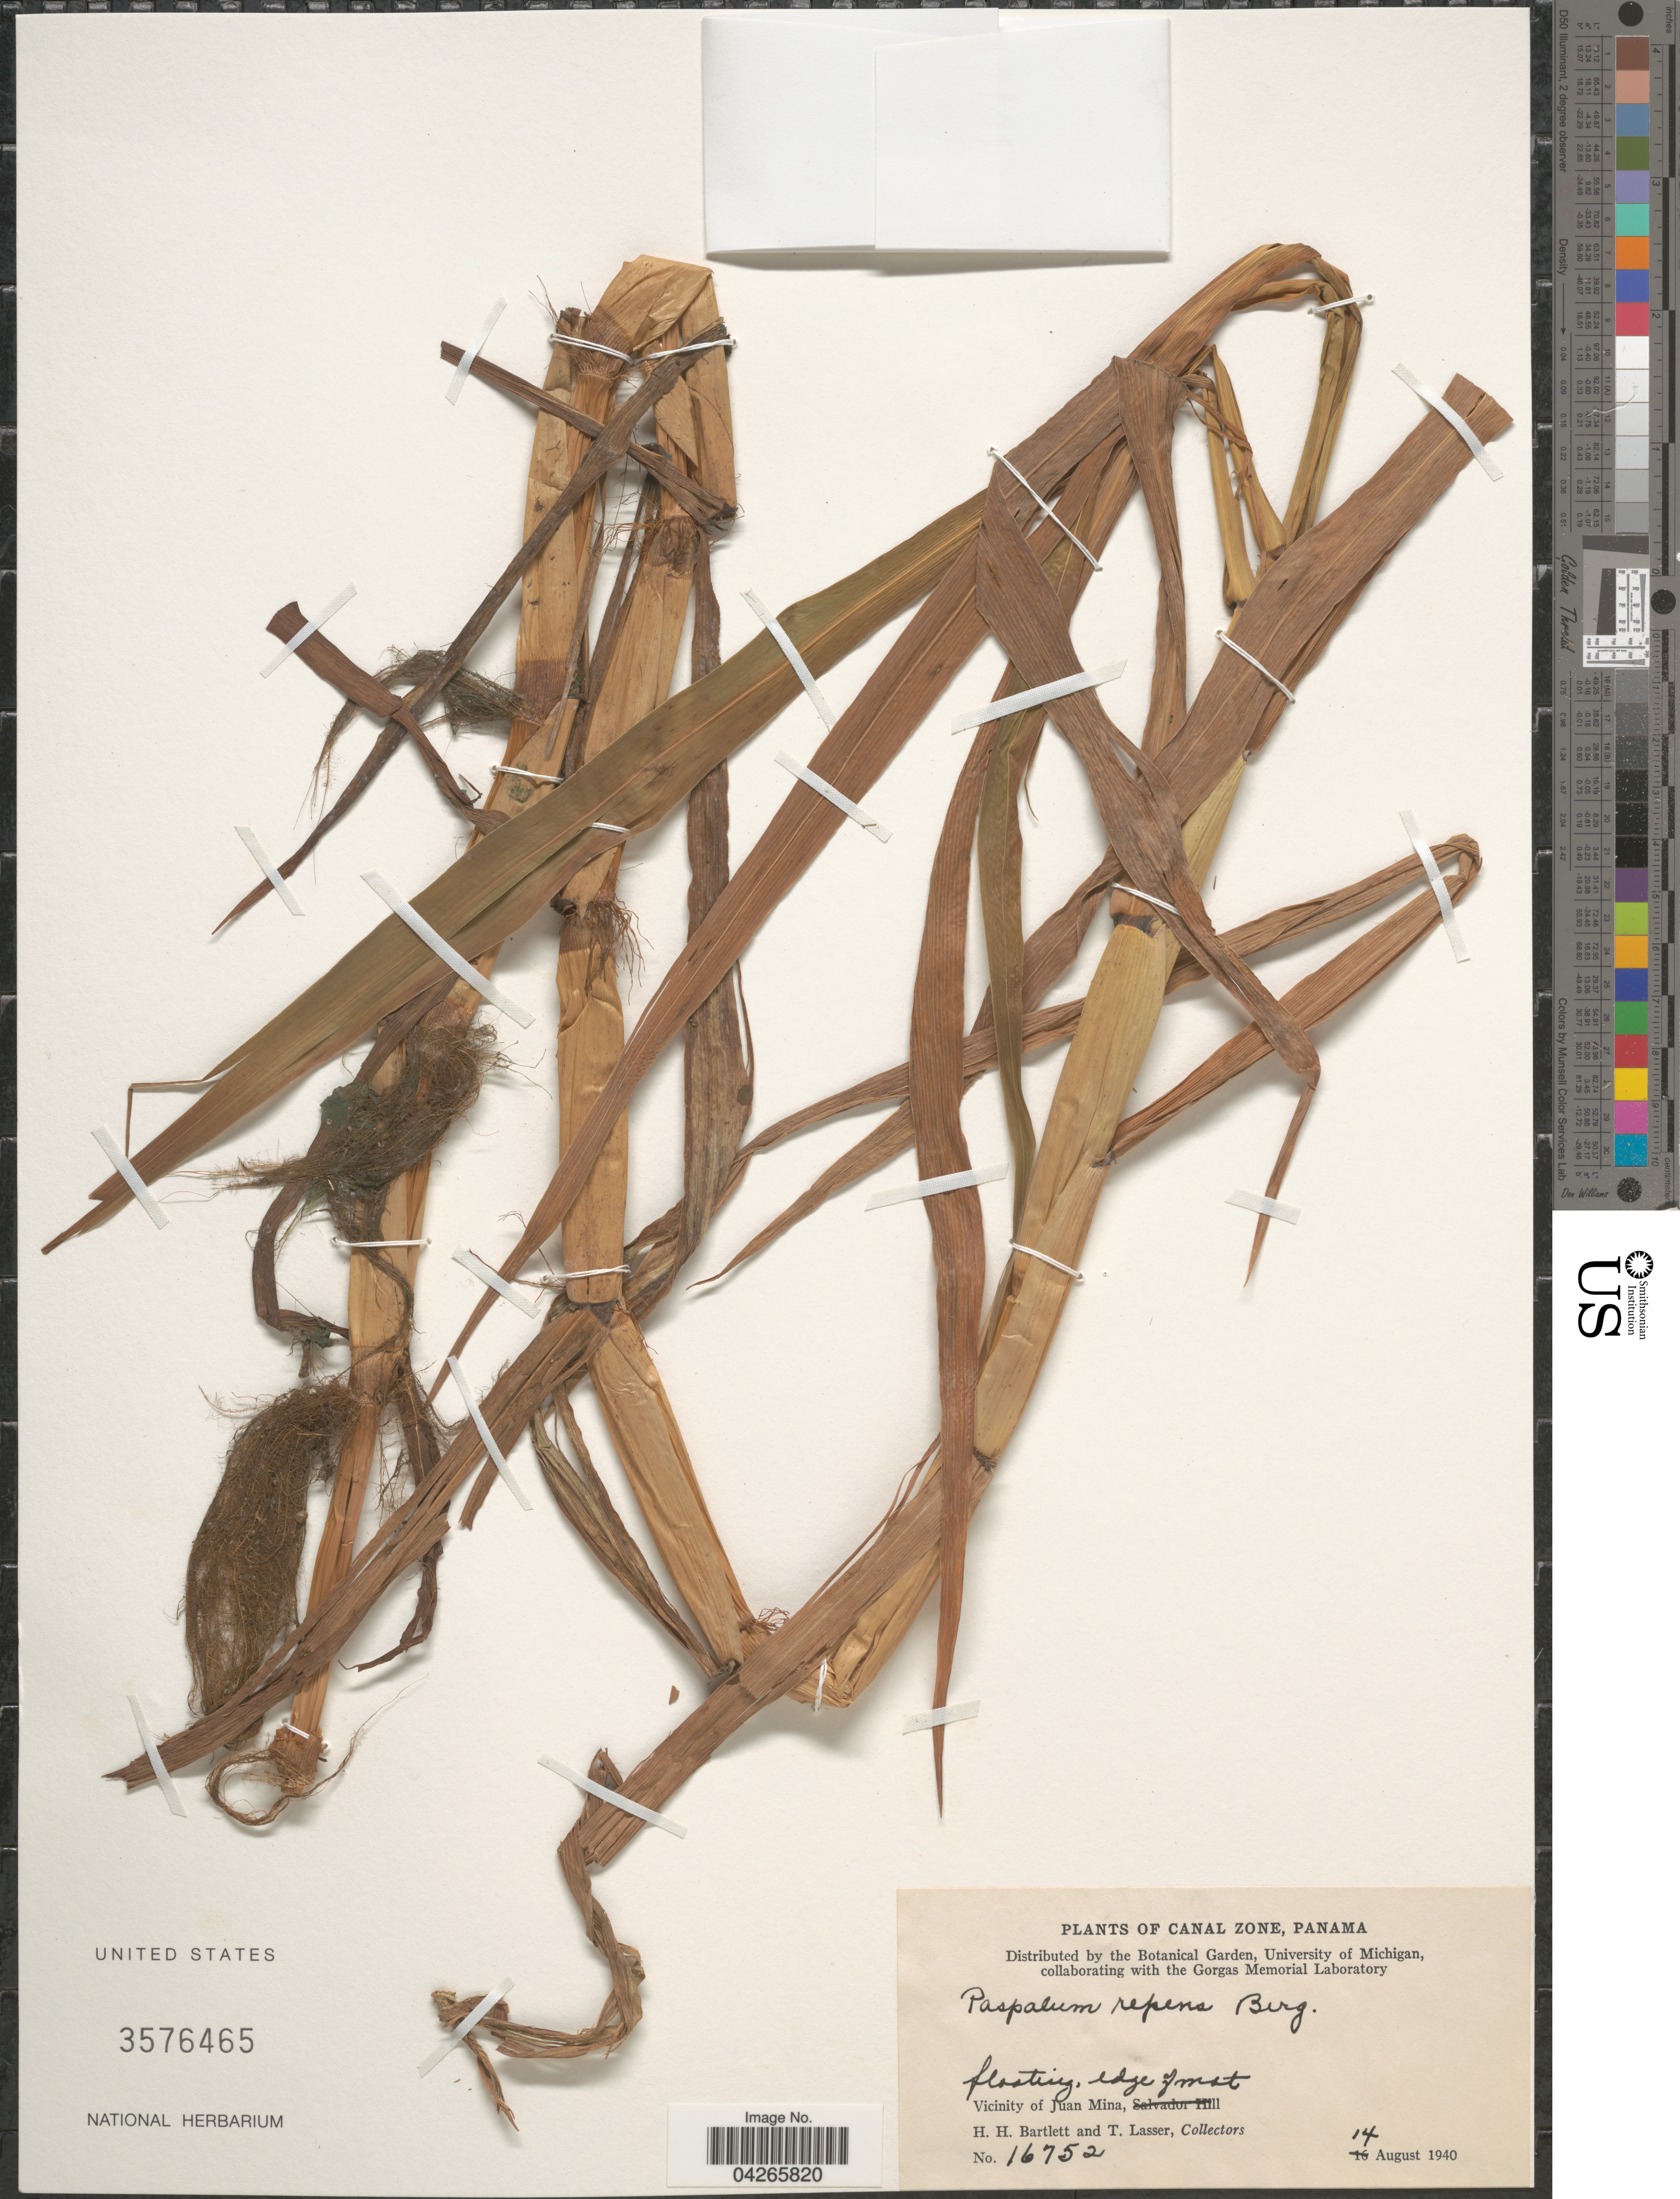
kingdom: Plantae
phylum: Tracheophyta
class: Liliopsida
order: Poales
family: Poaceae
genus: Paspalum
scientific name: Paspalum repens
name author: P.J. Bergius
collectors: H. H. Bartlett & T. Lasser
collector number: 16752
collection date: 1940-08-14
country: Panama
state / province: Colón / Panamá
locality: Canal Zone. Vicinity of Juan Mina.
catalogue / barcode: US 3576465